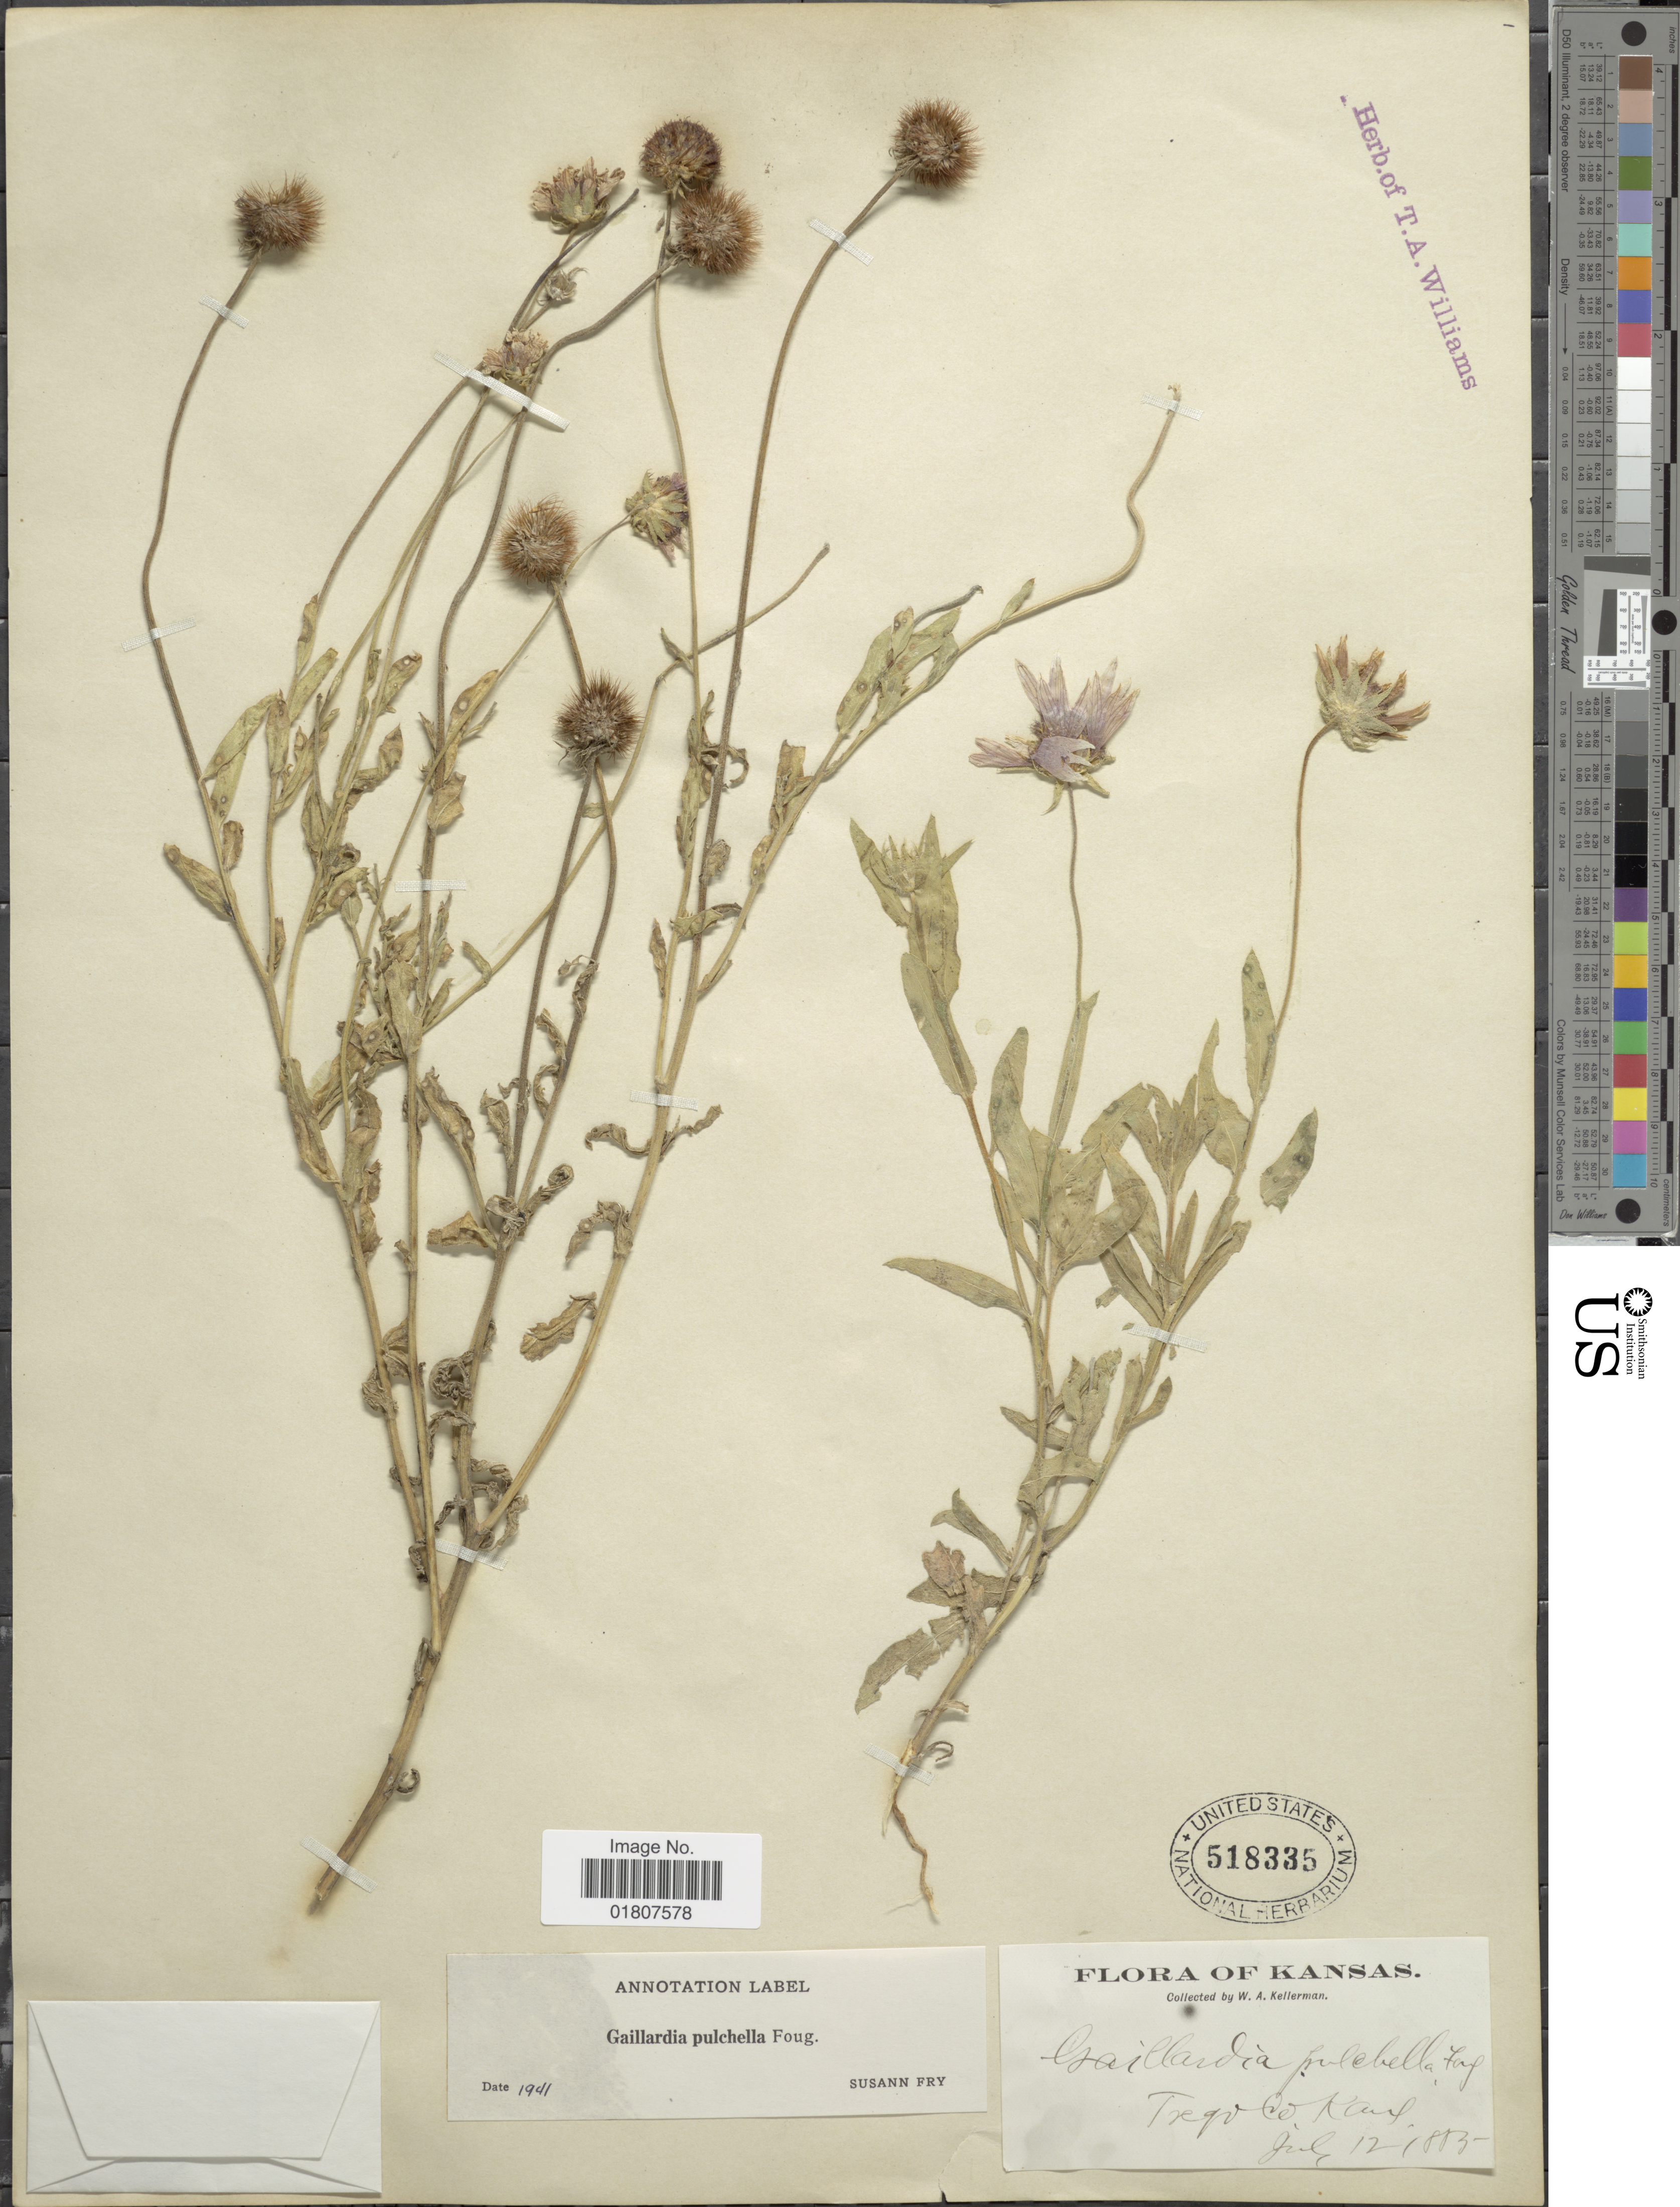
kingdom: Plantae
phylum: Tracheophyta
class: Magnoliopsida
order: Asterales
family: Asteraceae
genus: Gaillardia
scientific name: Gaillardia pulchella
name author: Foug.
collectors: W. Kellerman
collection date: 1805-07-12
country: United States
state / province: Kansas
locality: Trego Co. Kans.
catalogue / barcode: US 518335